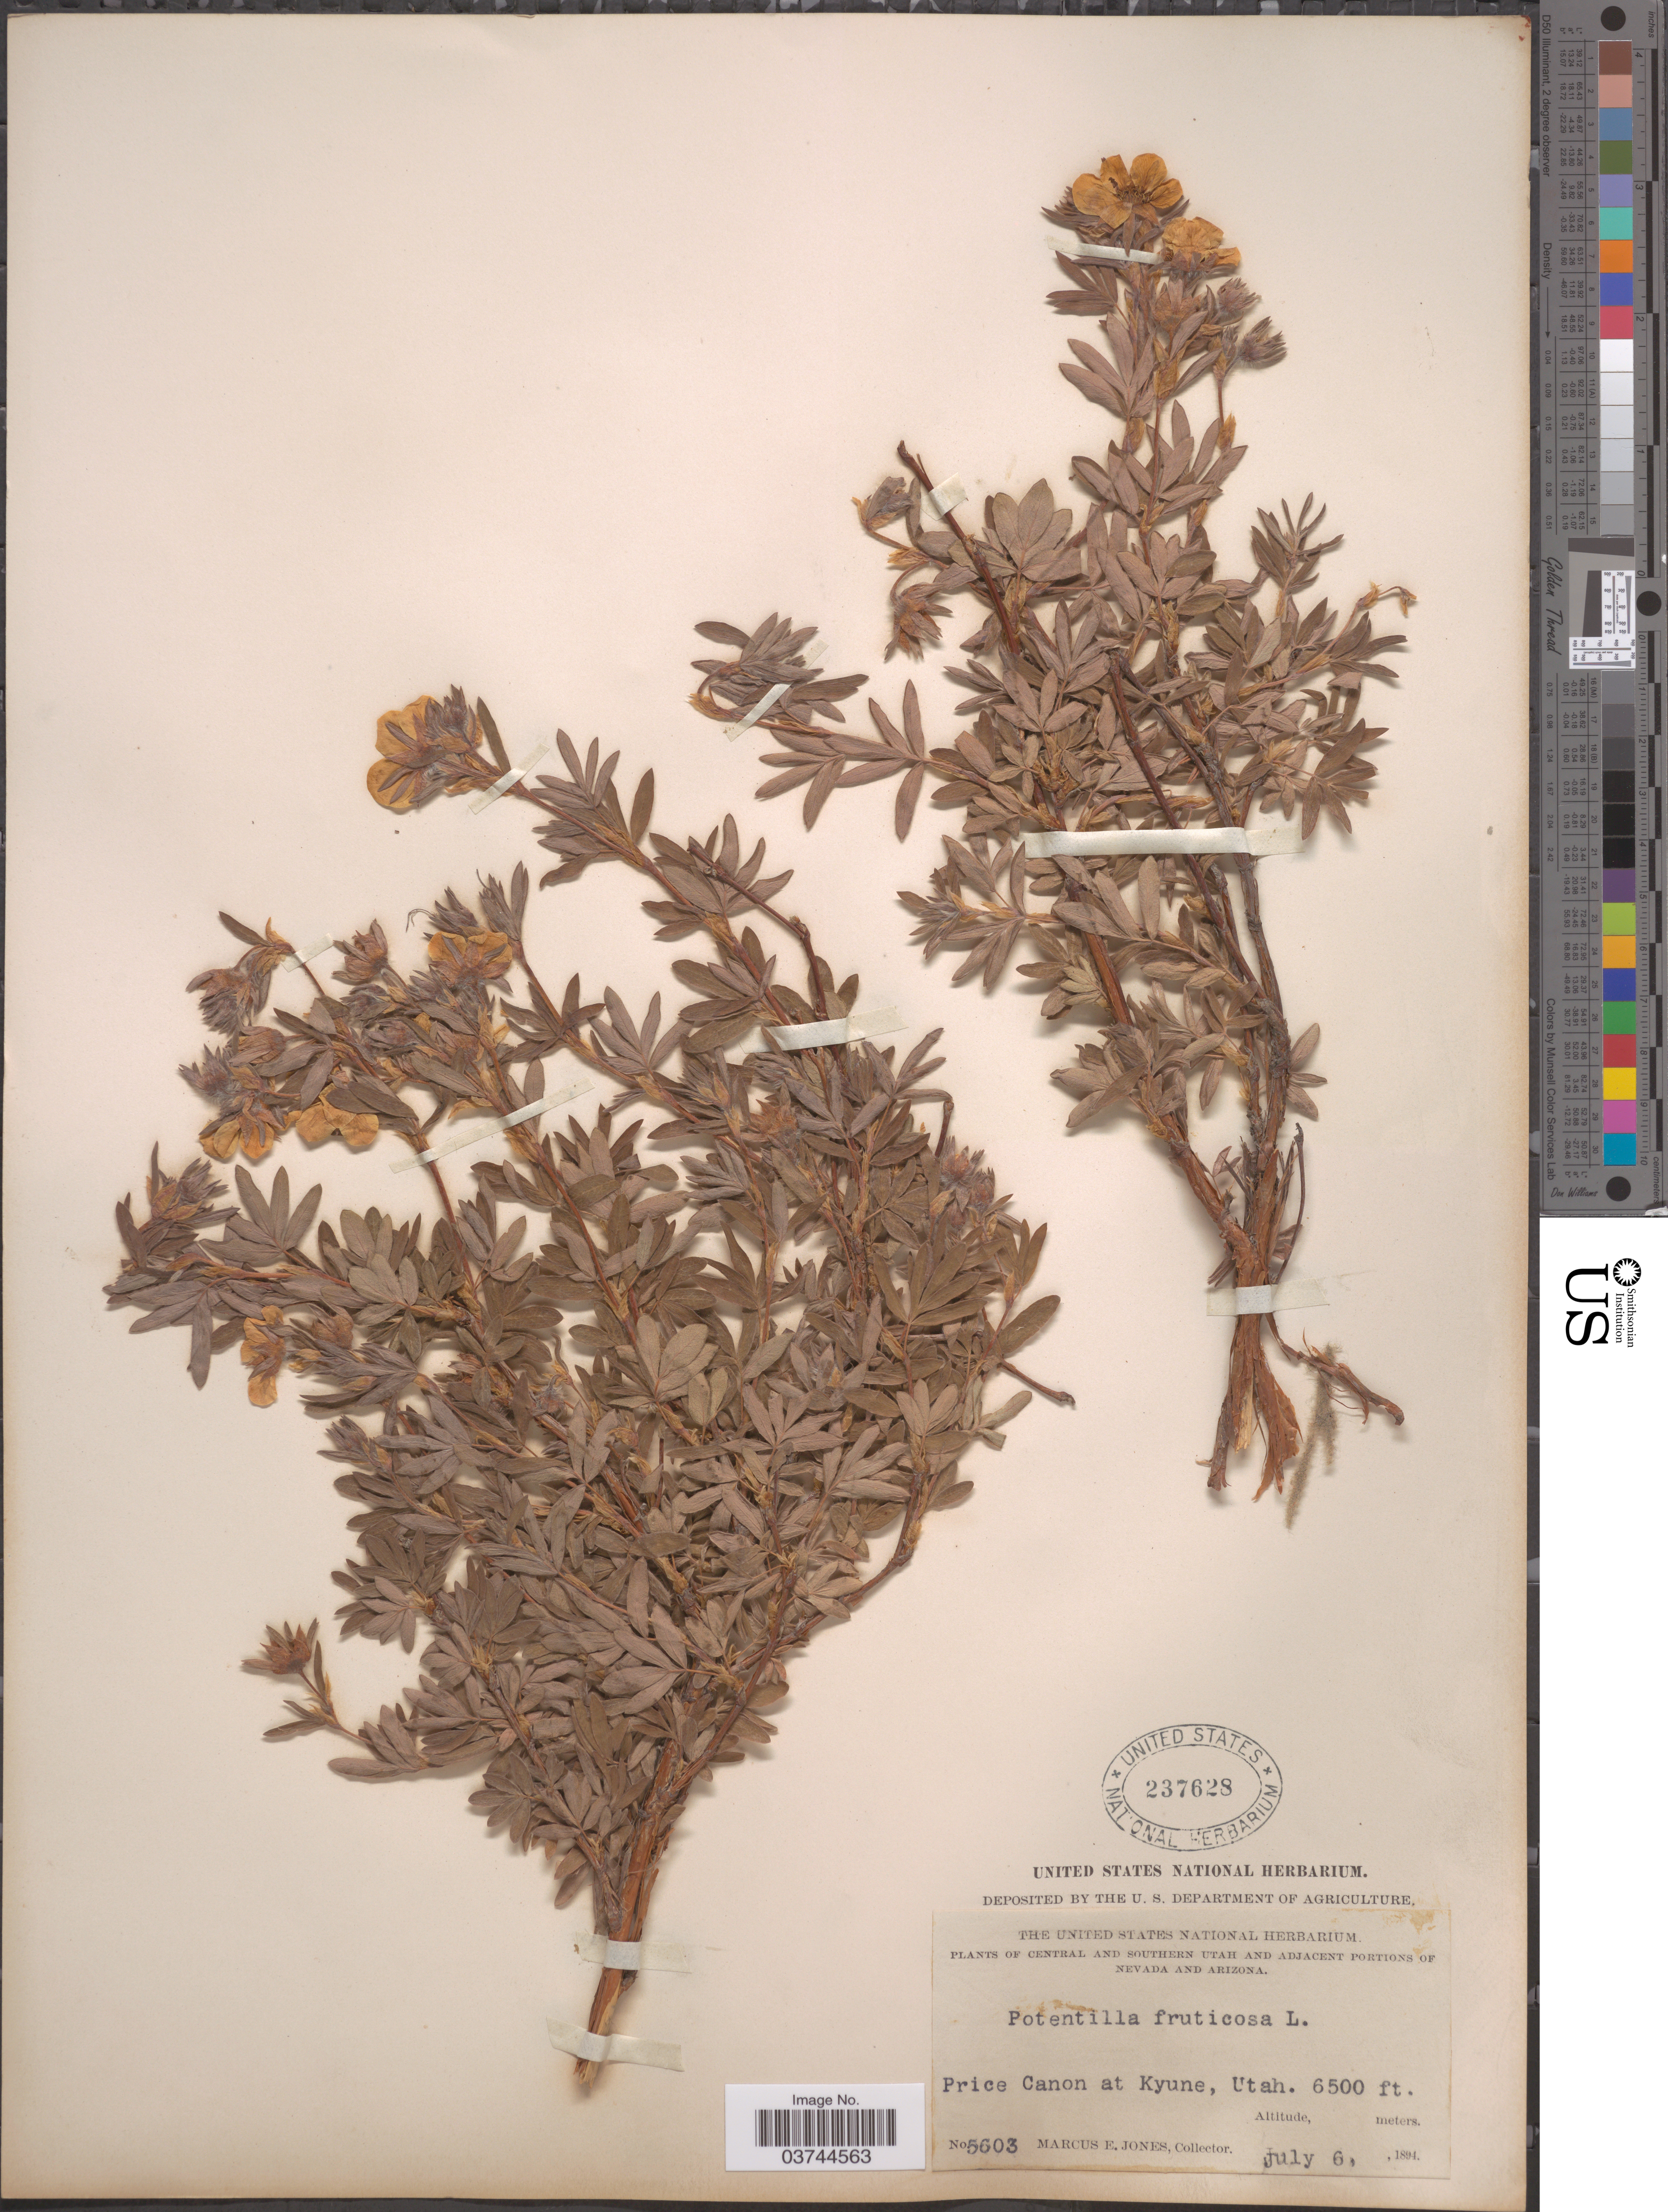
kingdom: Plantae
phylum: Tracheophyta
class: Magnoliopsida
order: Rosales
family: Rosaceae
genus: Dasiphora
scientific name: Dasiphora fruticosa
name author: (L.) Rydb.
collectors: M. E. Jones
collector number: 5603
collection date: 1894-07-06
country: United States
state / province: Utah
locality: Central and Southern Utah. Price Canon at Kyune.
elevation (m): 1981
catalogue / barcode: US 237628